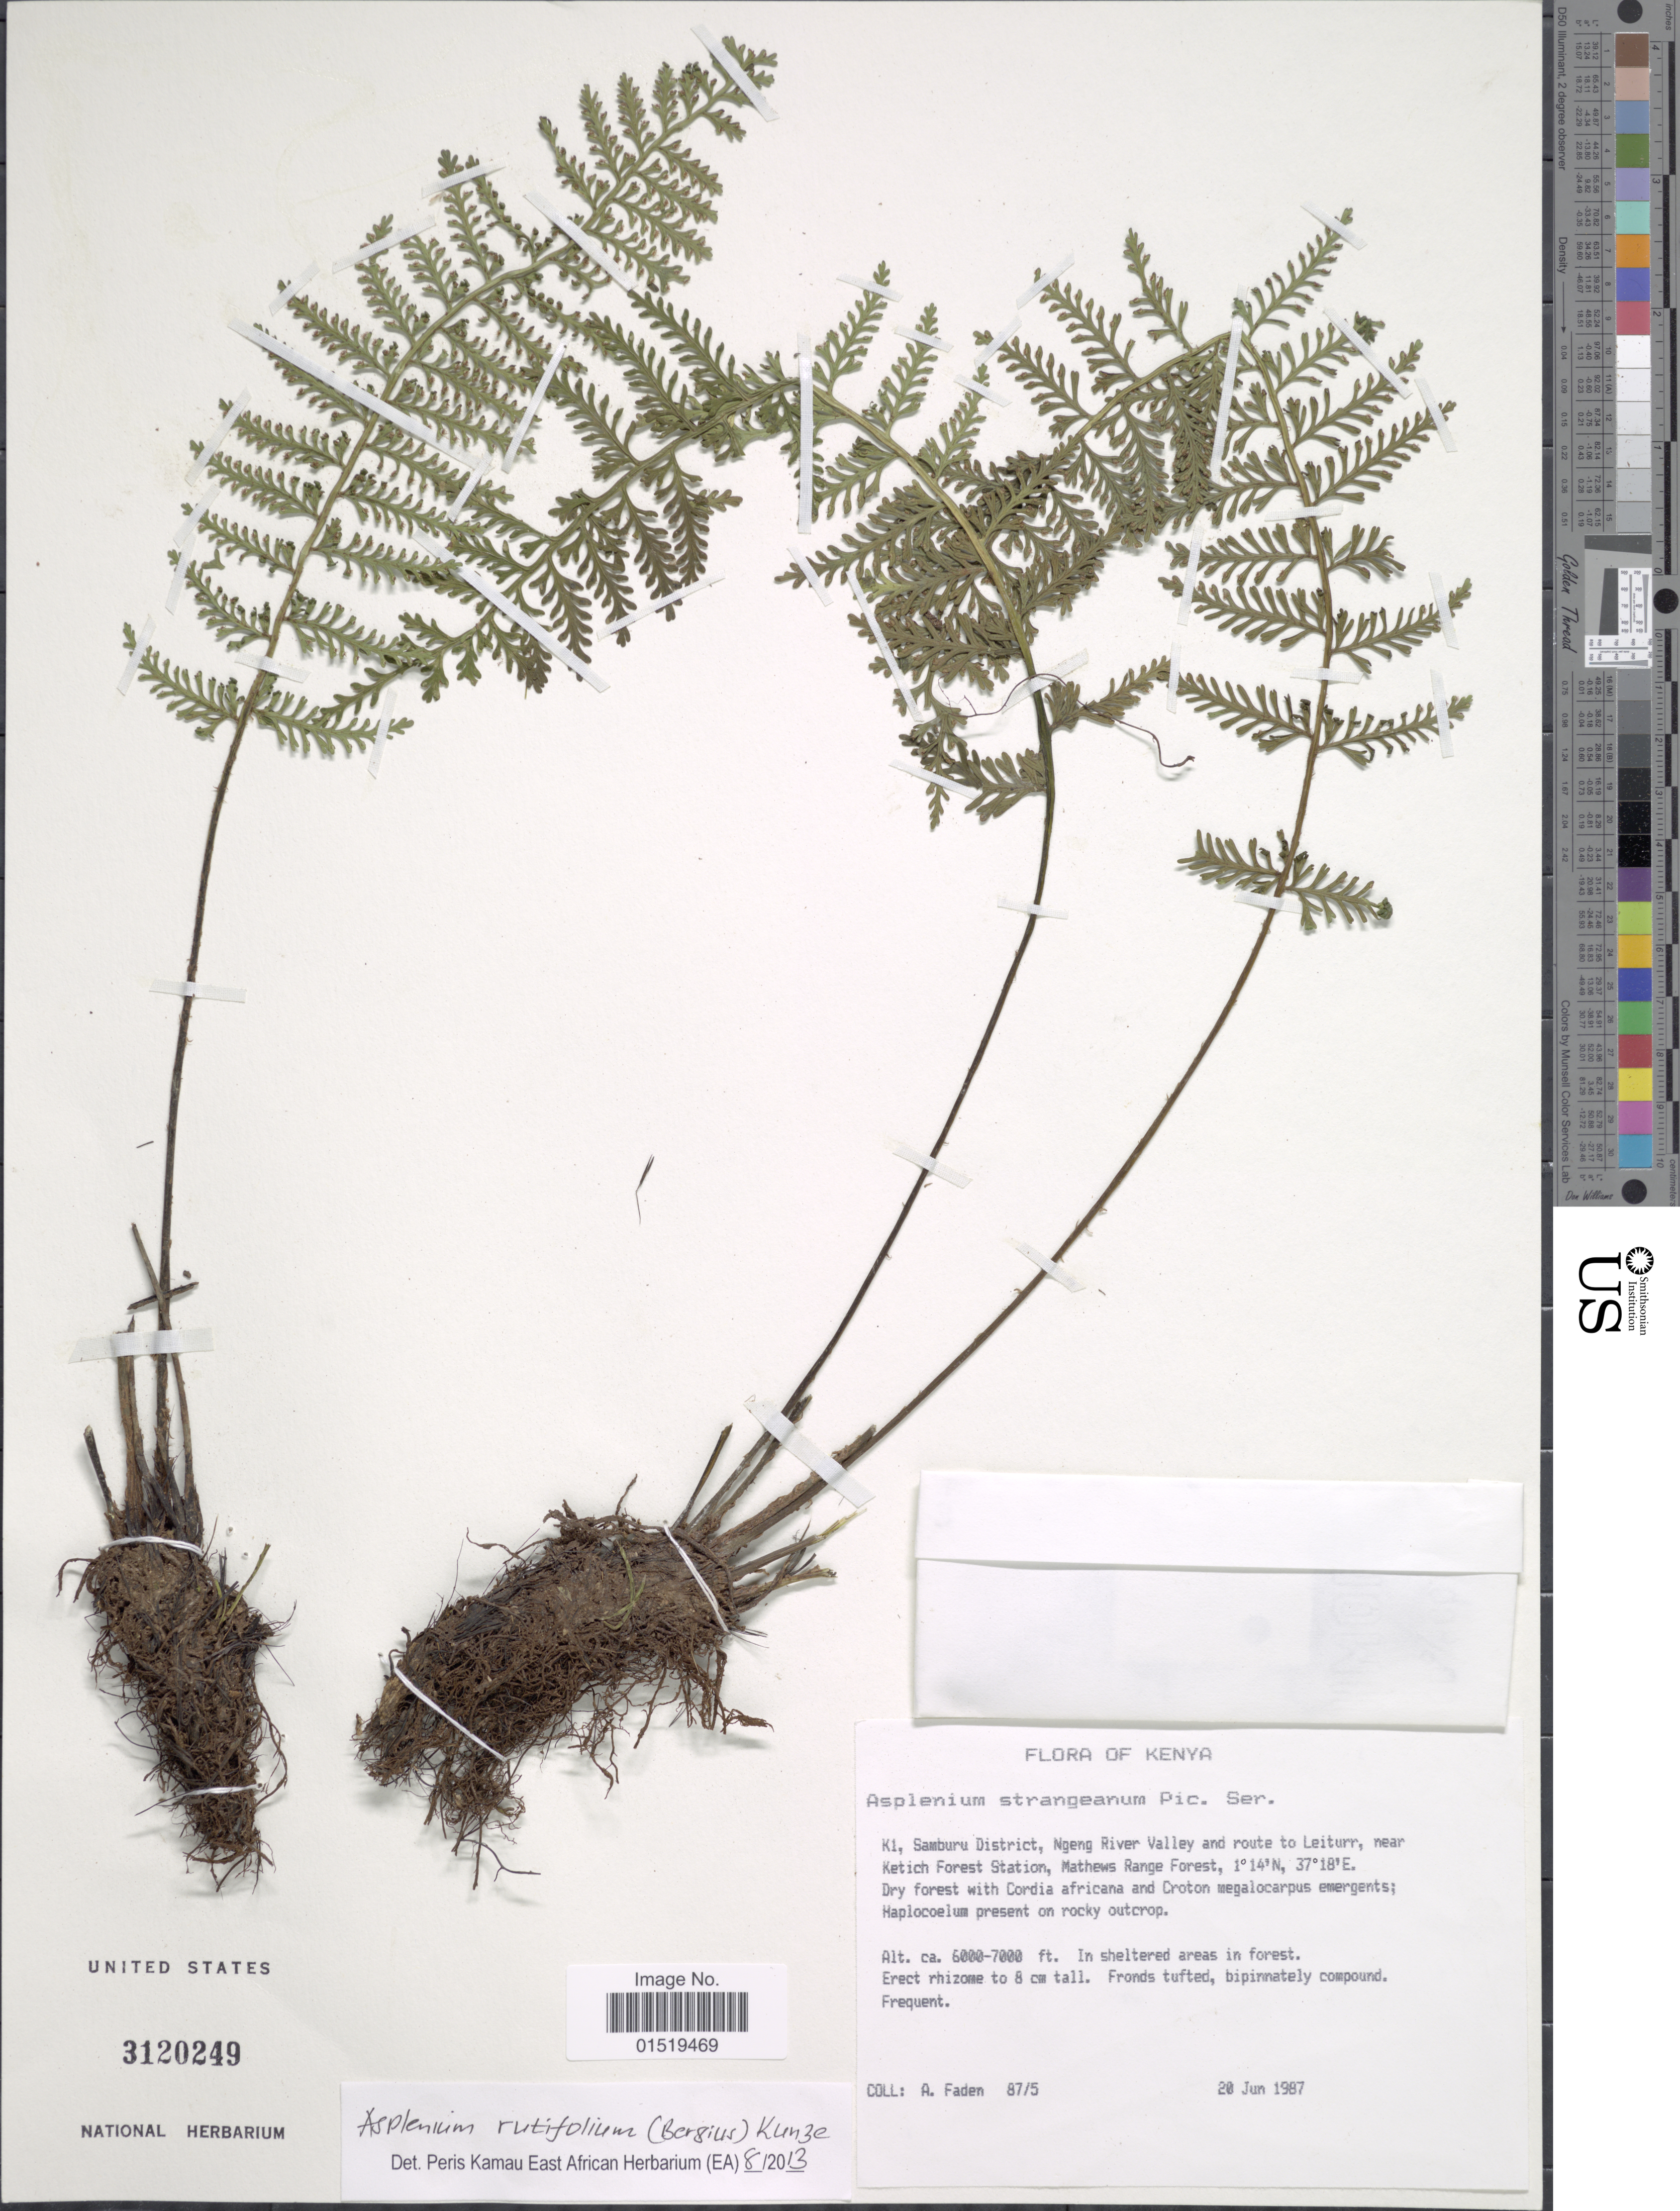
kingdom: Plantae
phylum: Tracheophyta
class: Polypodiopsida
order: Polypodiales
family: Aspleniaceae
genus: Asplenium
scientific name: Asplenium rutifolium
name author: (P.J. Bergius) Kunze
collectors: A. J. Faden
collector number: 87/5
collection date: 1987-06-20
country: Kenya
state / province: Samburu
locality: K1, Samburu District, Ngeng River Valley and route to Leiturr, near Ketich Forest Station, Mathews Range Forest.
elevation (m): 1829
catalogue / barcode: US 3120249